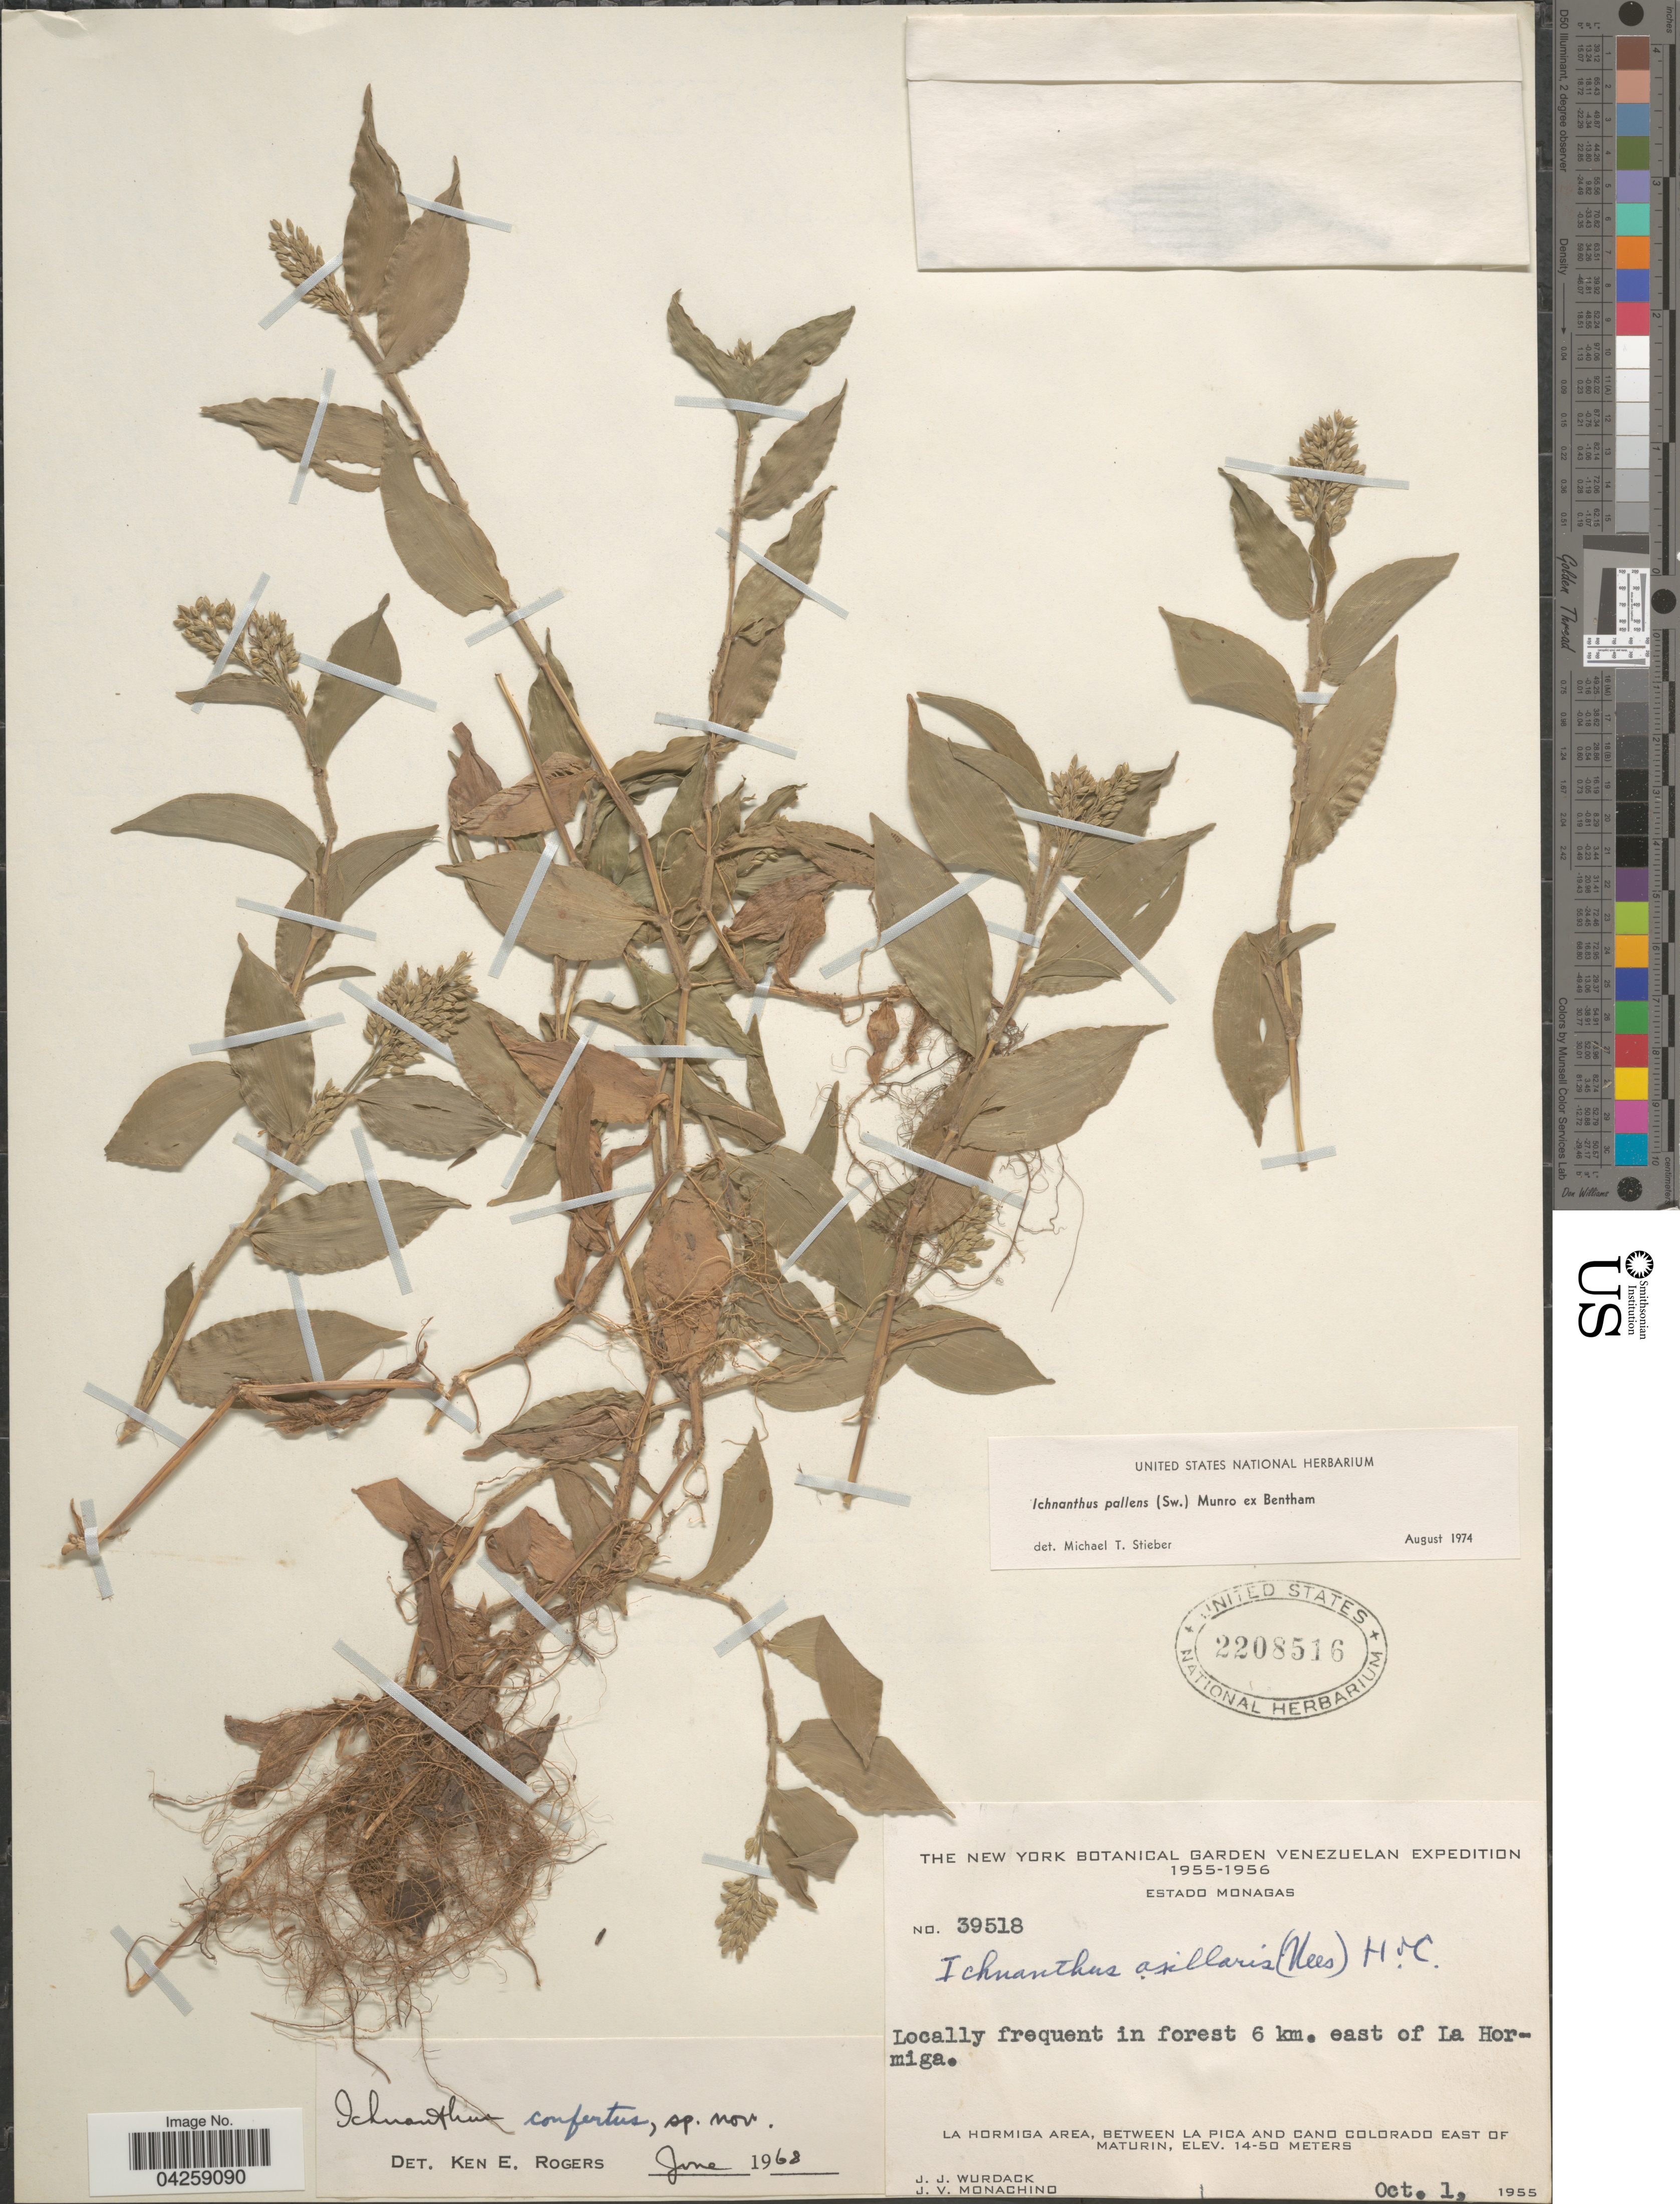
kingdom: Plantae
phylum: Tracheophyta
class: Liliopsida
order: Poales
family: Poaceae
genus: Ichnanthus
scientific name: Ichnanthus pallens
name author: (Sw.) Munro ex Benth.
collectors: J. J. Wurdack & J. V. Monachino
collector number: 39518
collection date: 1955-10-01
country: Venezuela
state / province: Monagas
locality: The New York Botanical Garden Venezuelan Expedition 1955-1956. Locally frequent in forest 6 km. east of La Hormiga. La Hormiga Area, between La Pica and Cano Colorado east of Maturin.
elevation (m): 14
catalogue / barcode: US 2208516